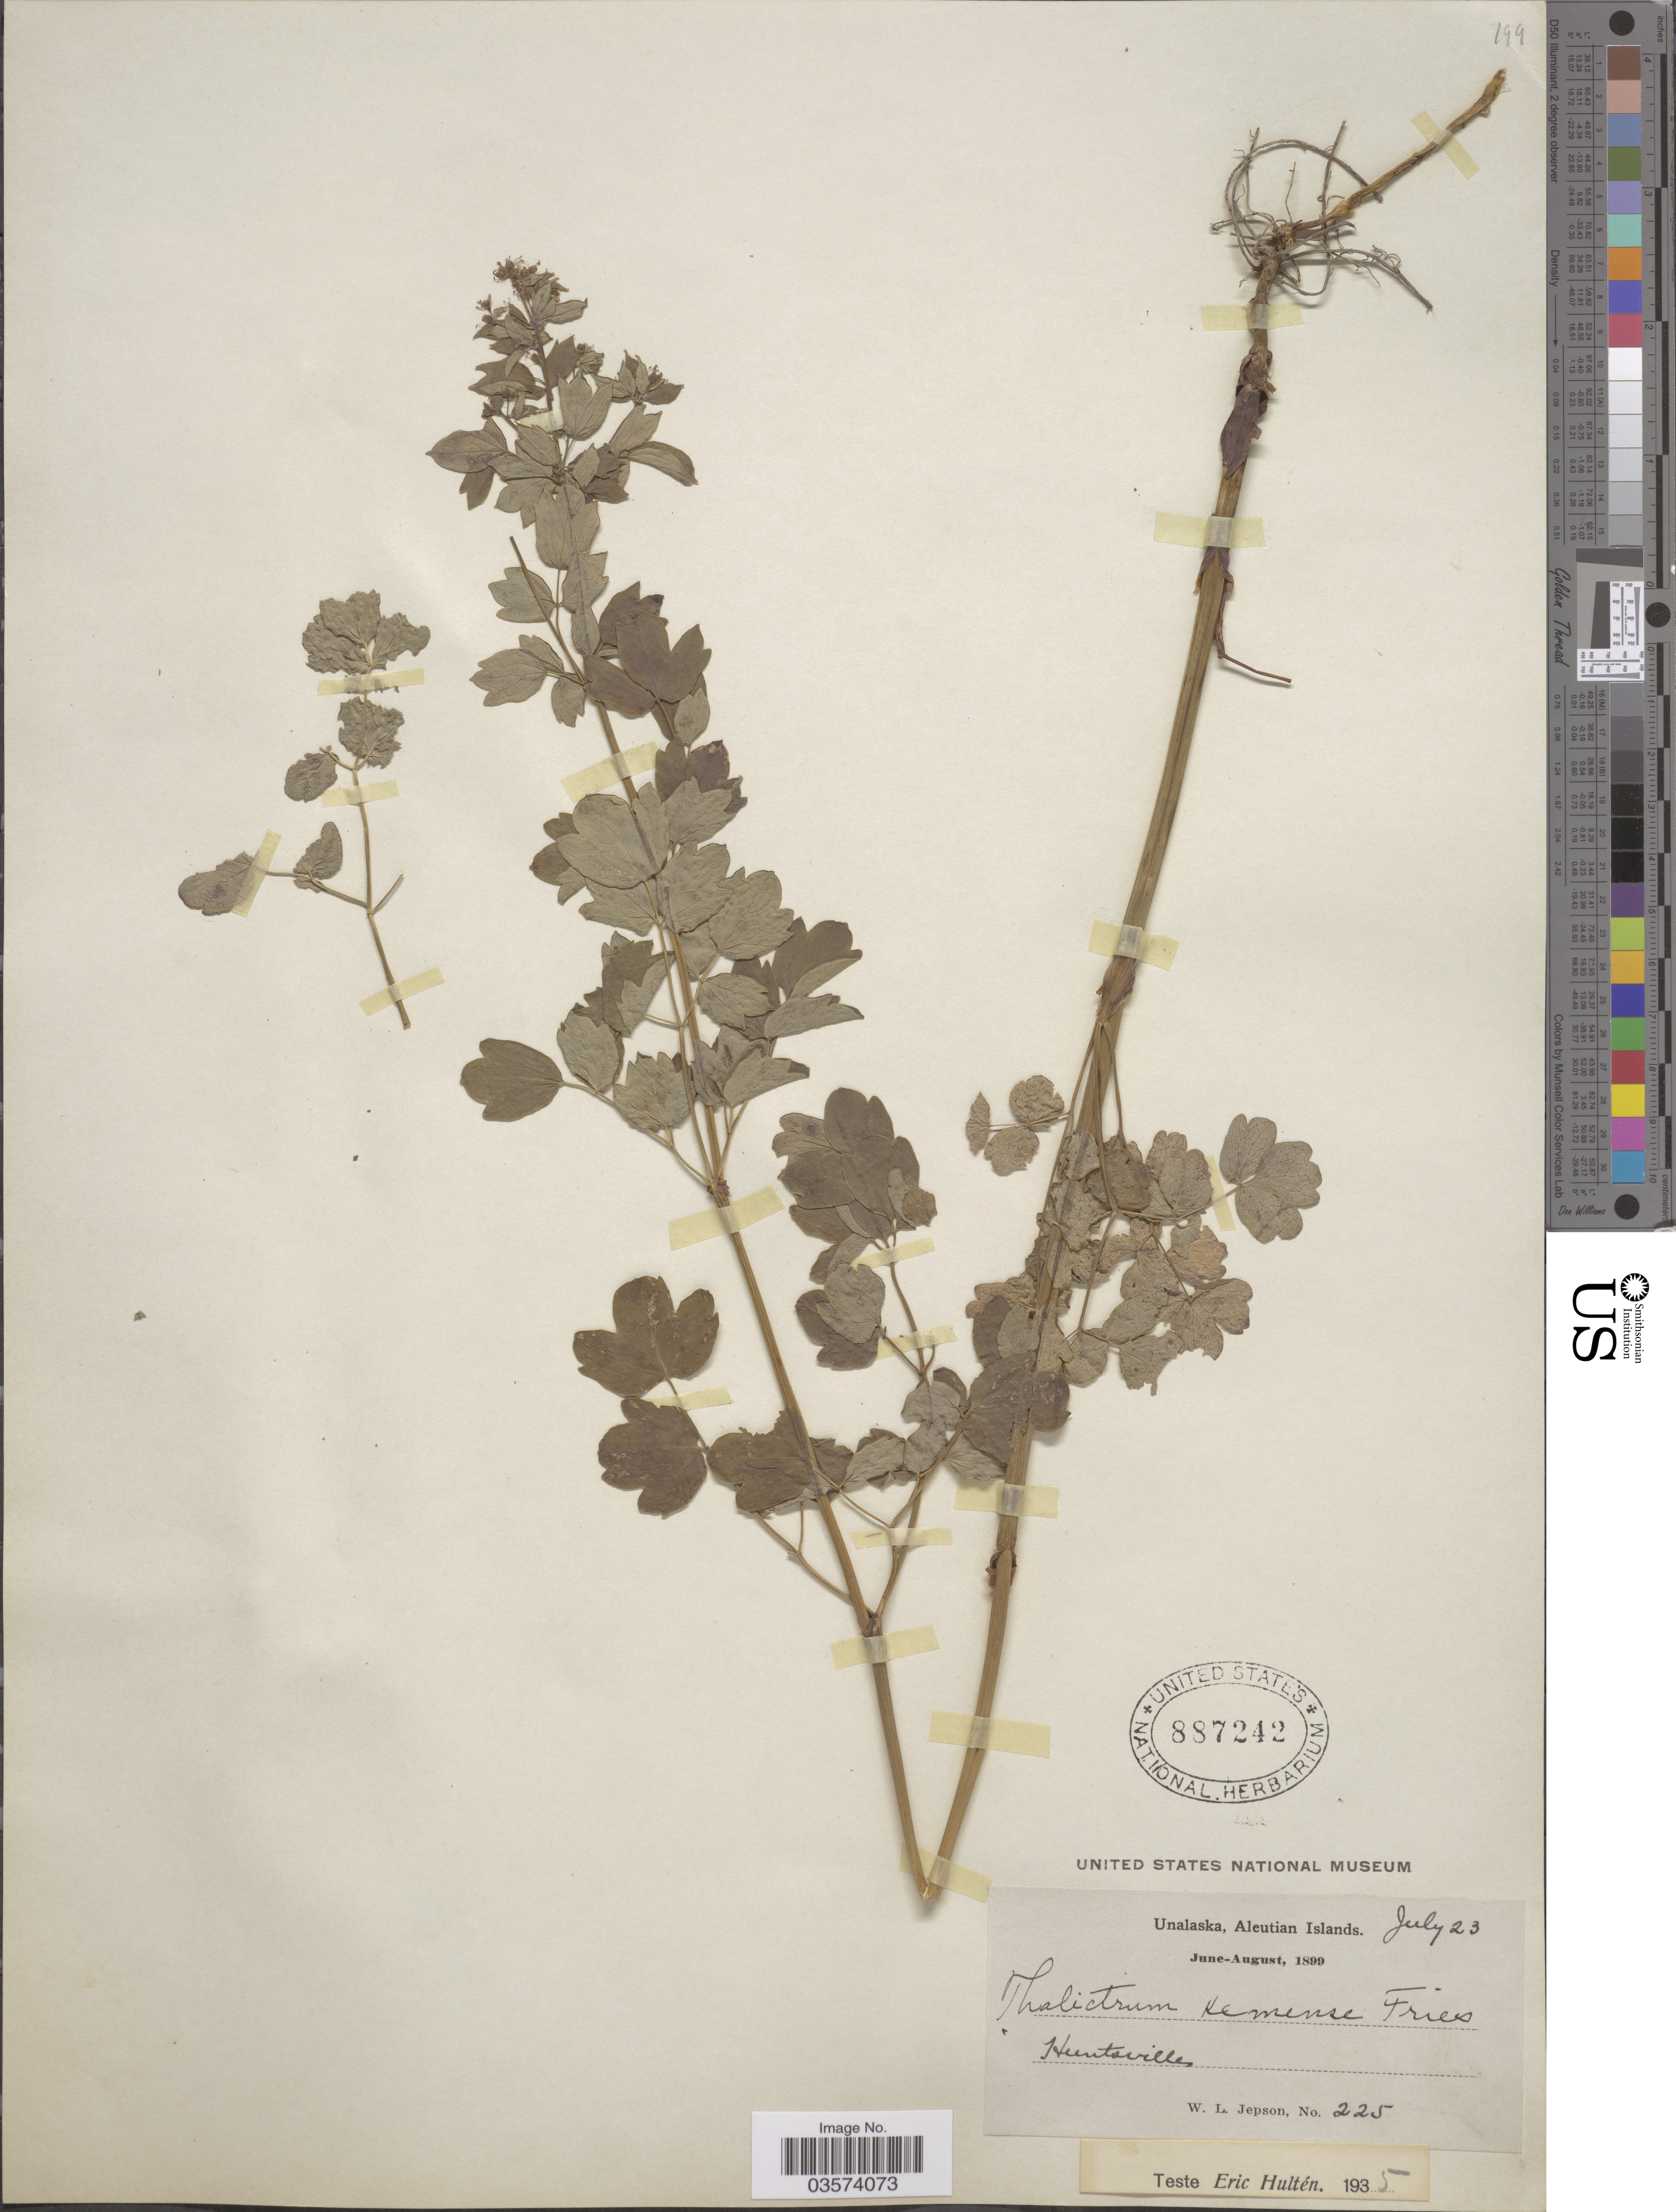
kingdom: Plantae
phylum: Tracheophyta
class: Magnoliopsida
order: Ranunculales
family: Ranunculaceae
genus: Thalictrum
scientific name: Thalictrum kemense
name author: Fr.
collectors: W. L. Jepson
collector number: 225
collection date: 1899-07-23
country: United States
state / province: Alaska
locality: Unalaska, Aleutian Islands. Huntsville.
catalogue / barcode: US 887242